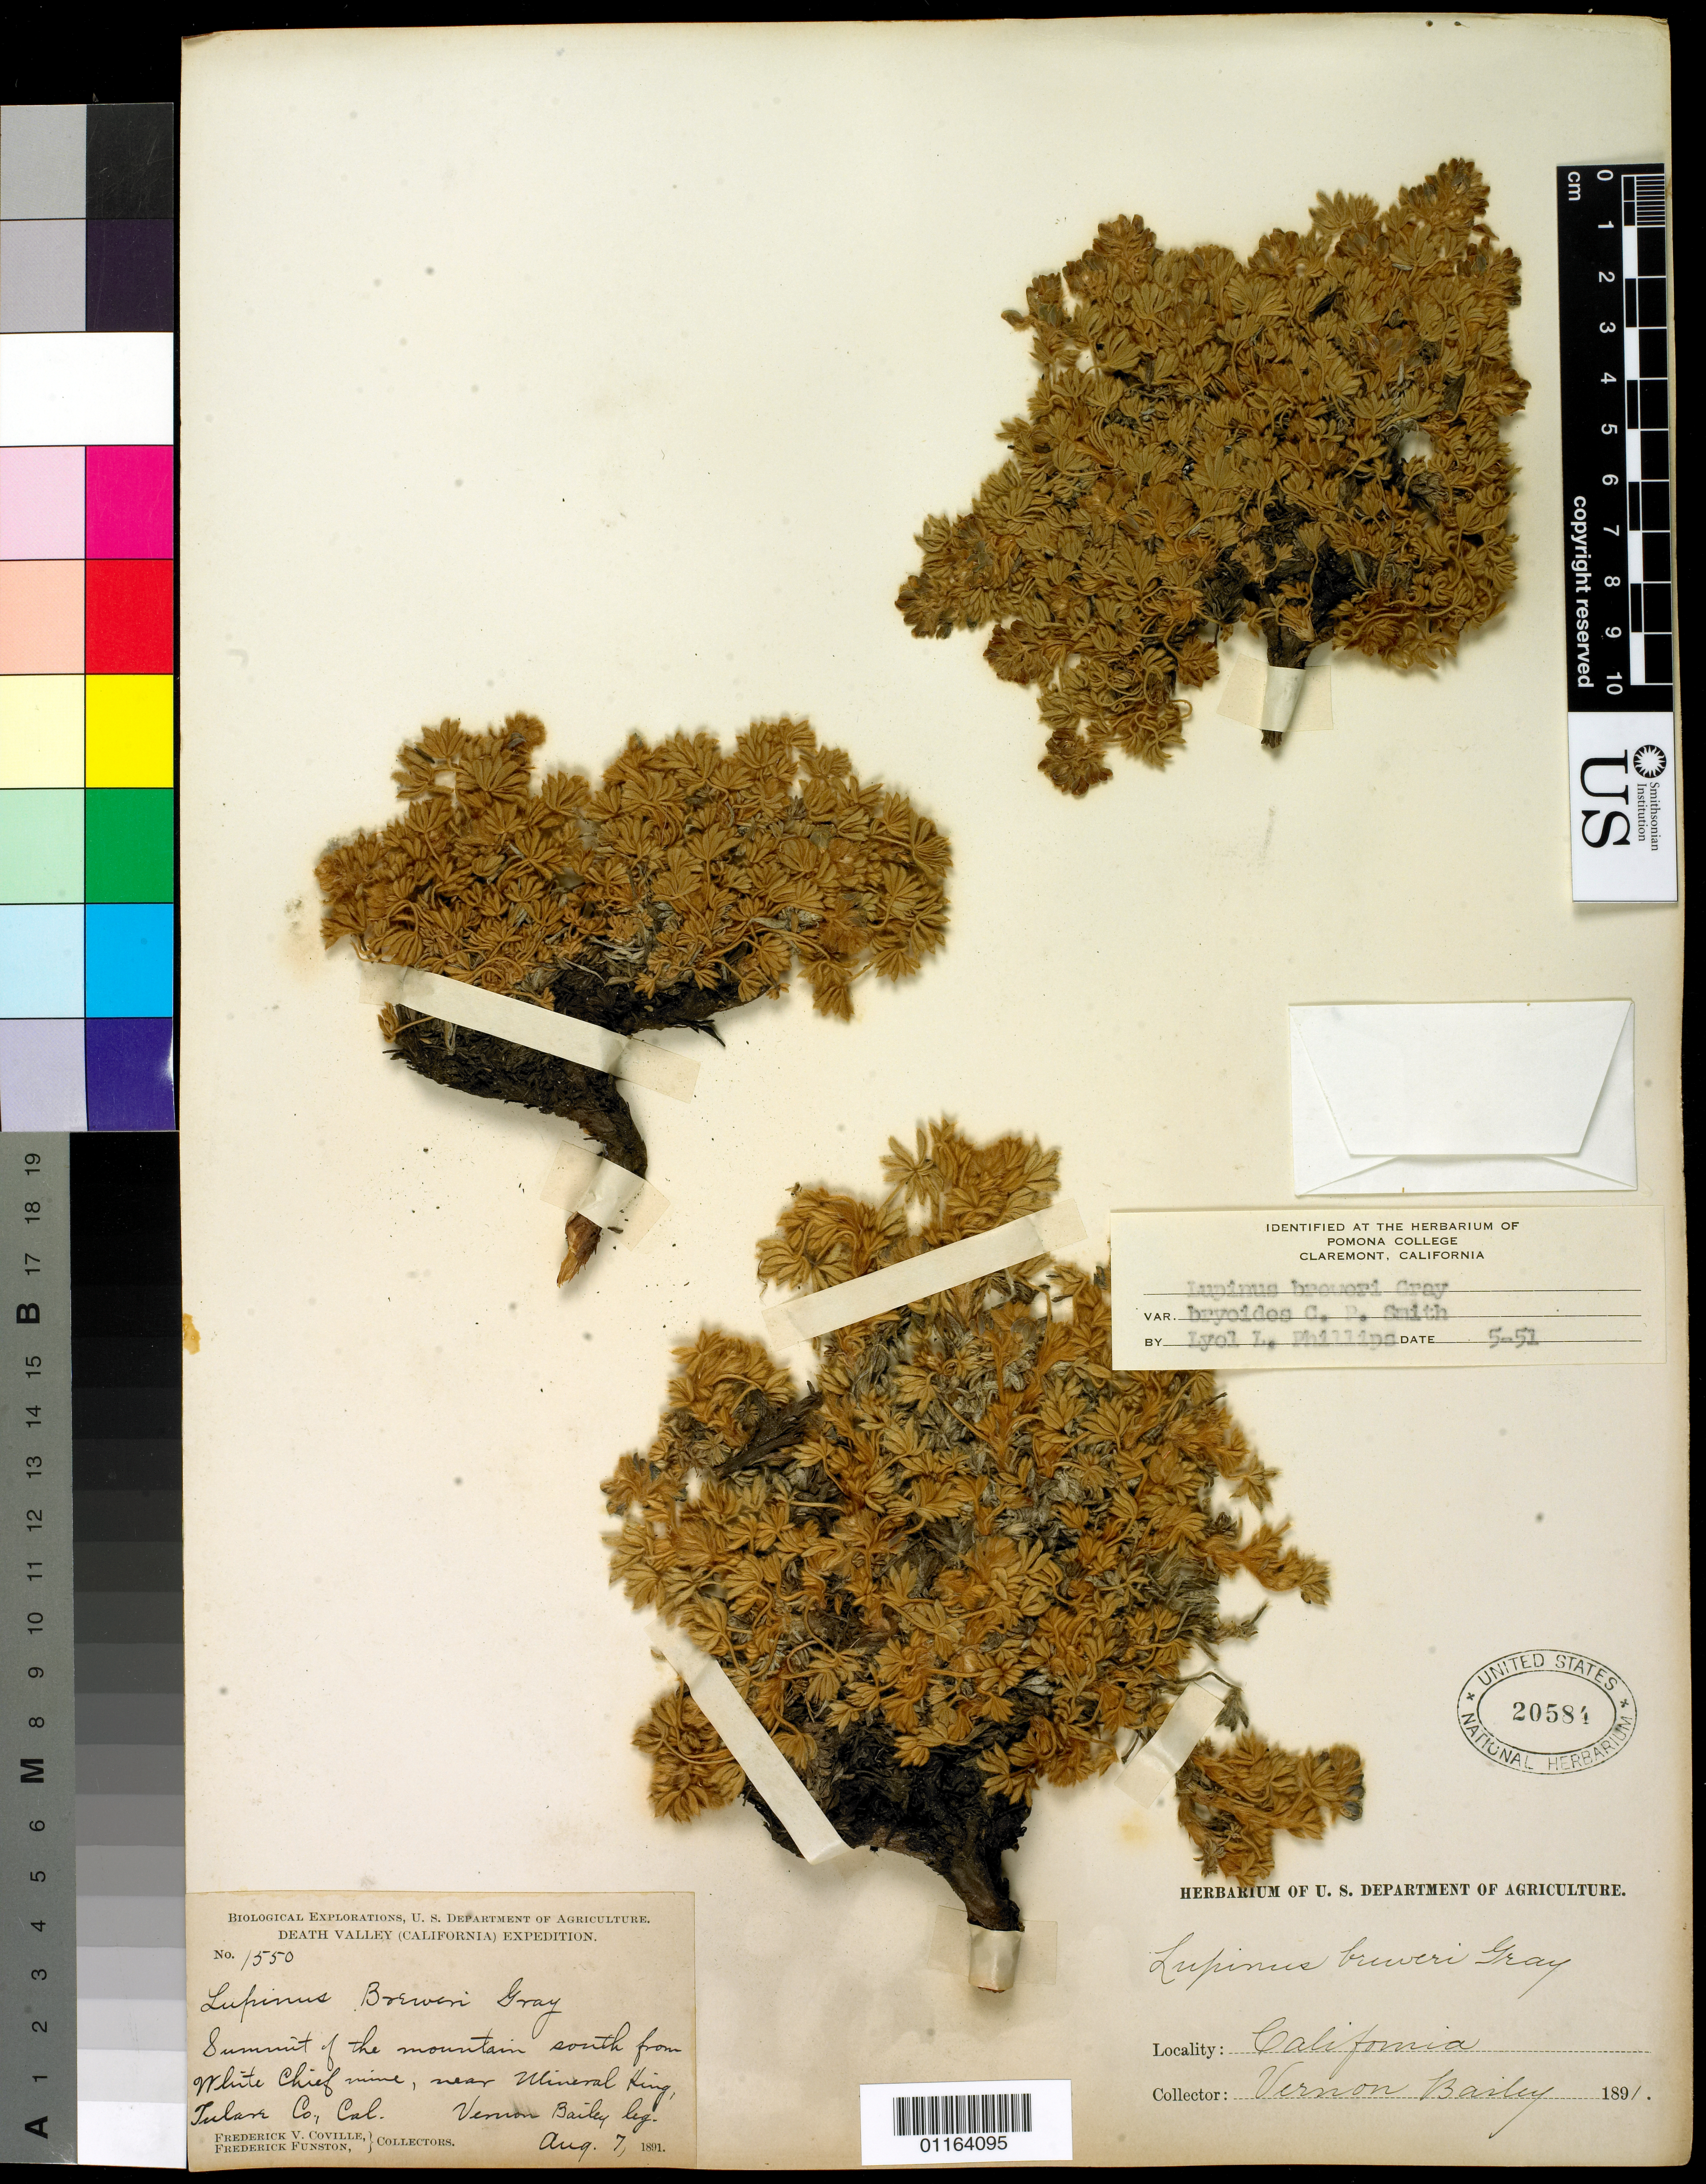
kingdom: Plantae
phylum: Tracheophyta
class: Magnoliopsida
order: Fabales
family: Fabaceae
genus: Lupinus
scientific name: Lupinus breweri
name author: A. Gray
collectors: V. O. Bailey & F. Funston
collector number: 1550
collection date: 1891-08-07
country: United States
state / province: California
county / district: Tulare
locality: Summit of the mountain south from White Chief Mine, near Mineral King.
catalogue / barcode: US 20584